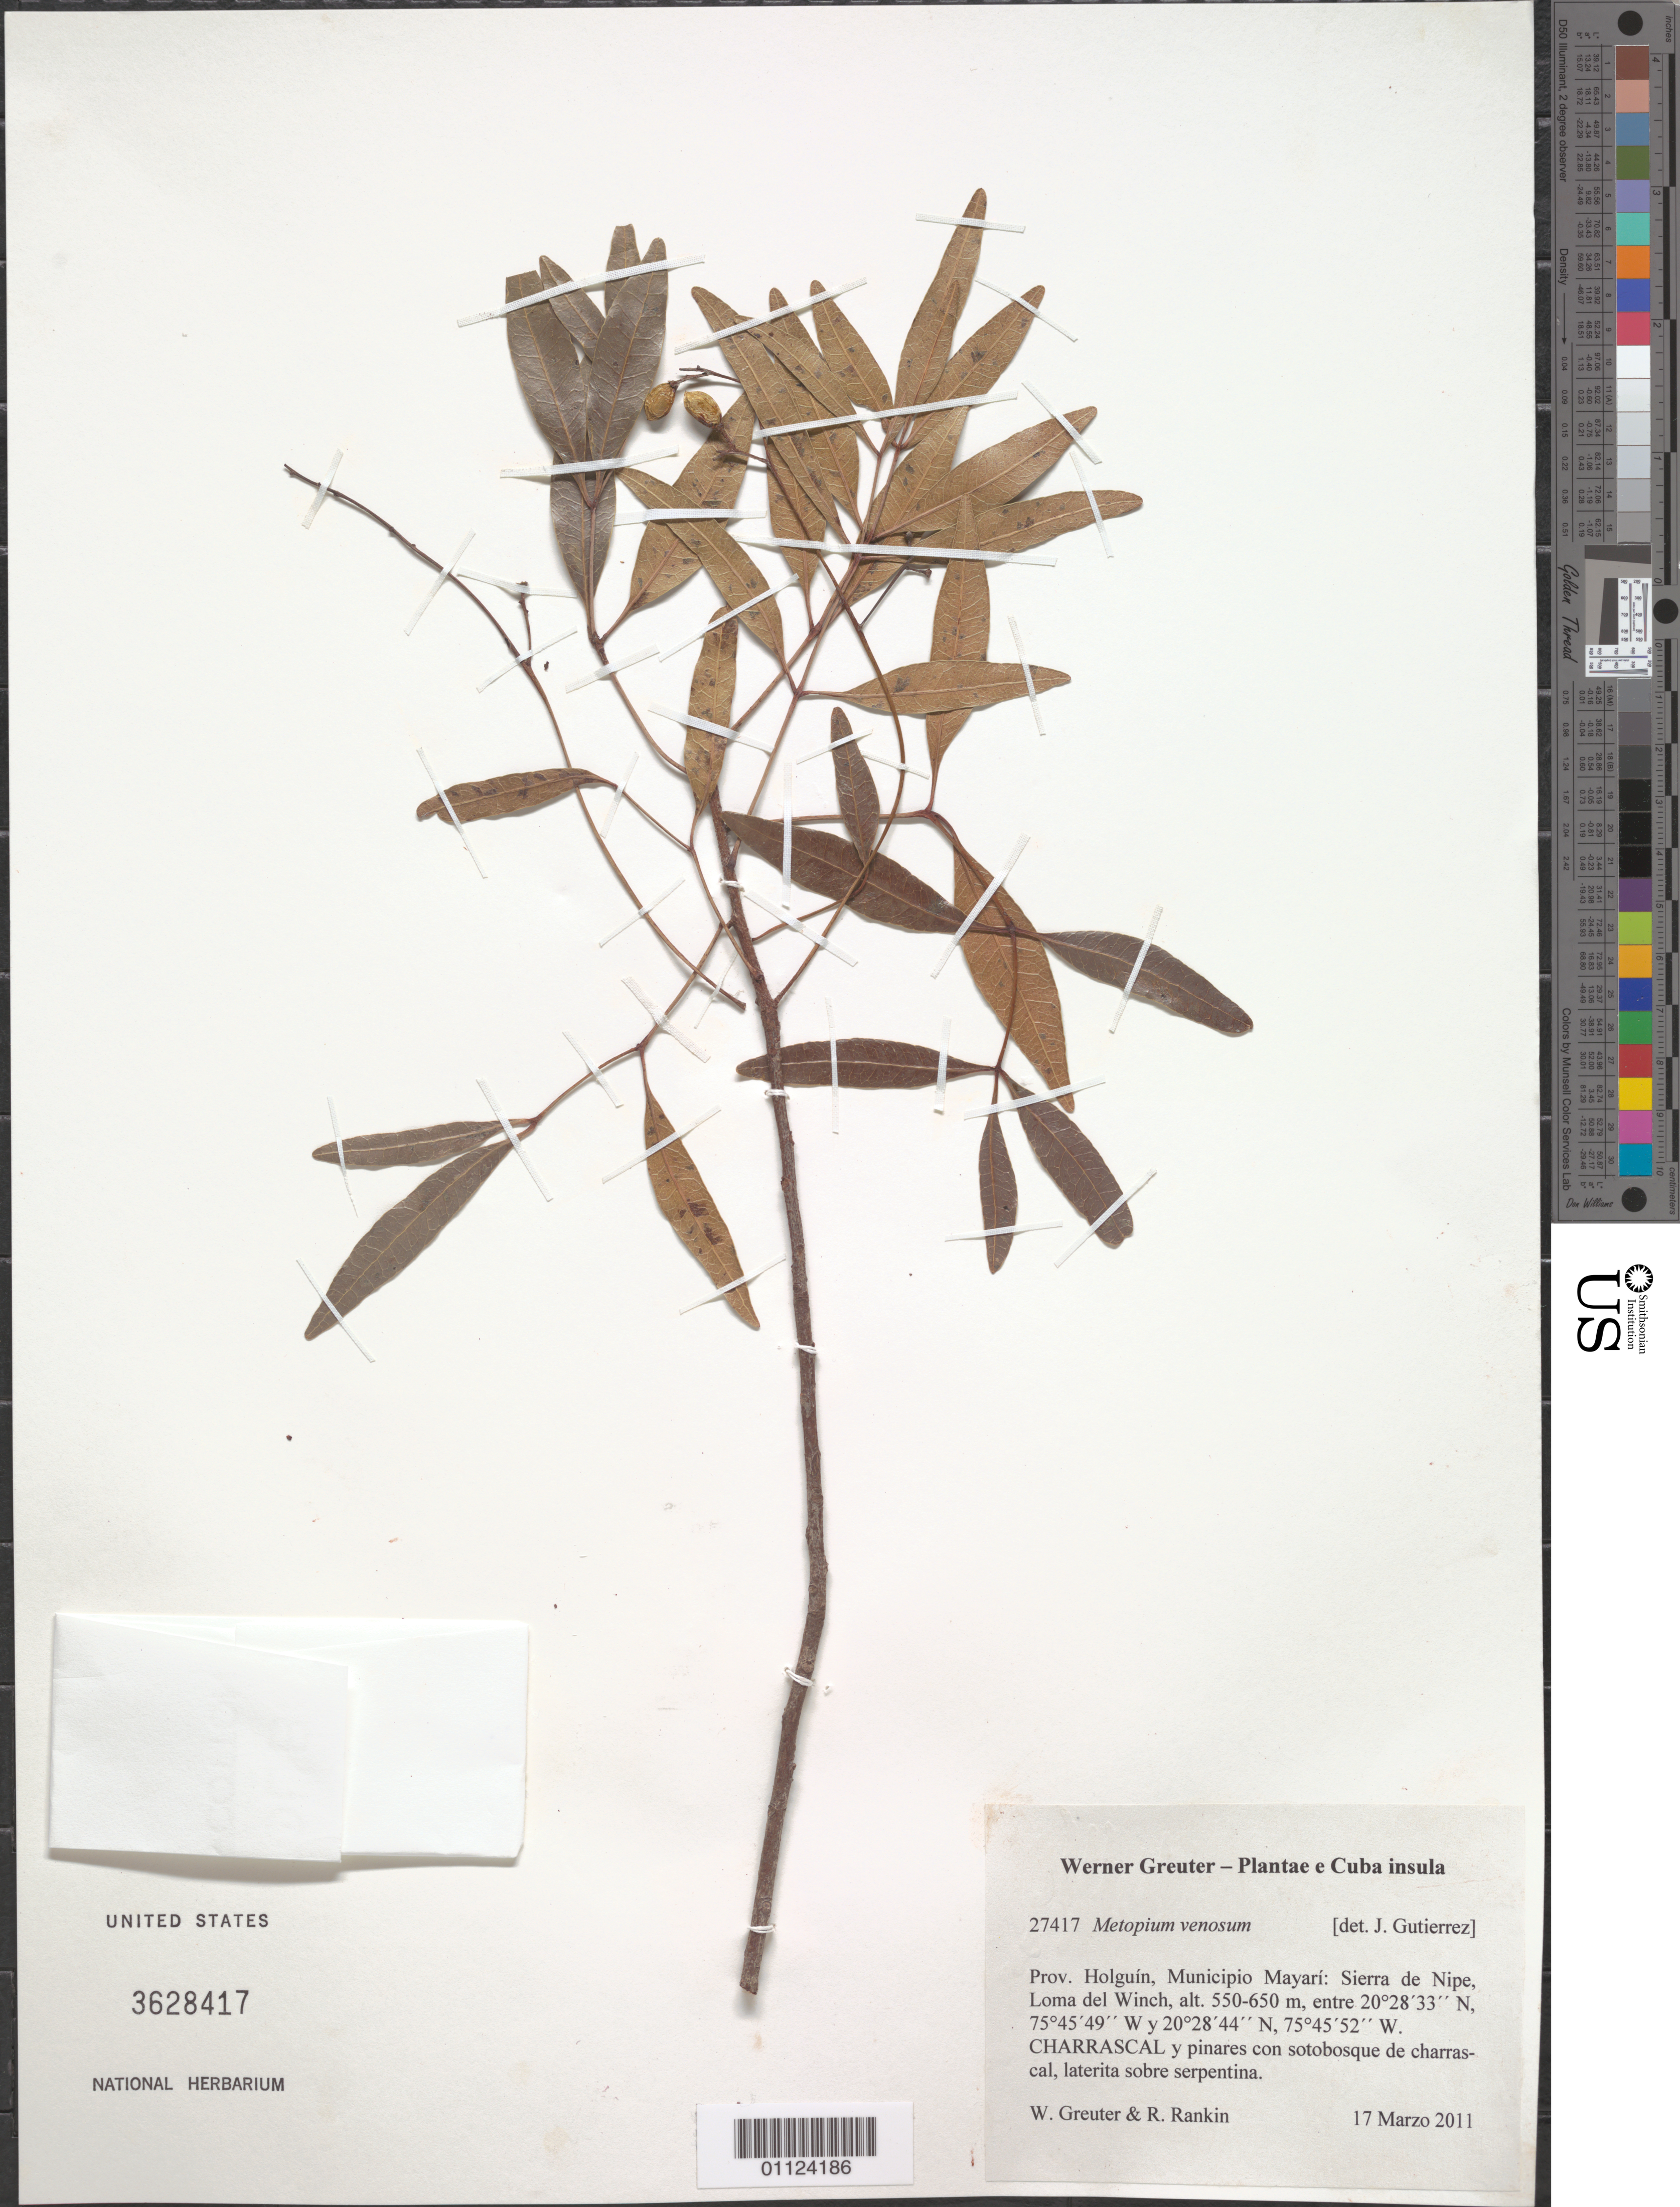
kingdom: Plantae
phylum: Tracheophyta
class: Magnoliopsida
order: Sapindales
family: Anacardiaceae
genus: Metopium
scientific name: Metopium venosum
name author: (Griseb.) Engl.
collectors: W. Greuter & R. Rankin Rodriguez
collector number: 27417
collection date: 2011-03-17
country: Cuba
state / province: Holguín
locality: Municipio Mayarí: Sierra de Nipe, Loma del Winch.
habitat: Charrascal y pinares con sotobosque de charrascal, laterita sobre serpentina.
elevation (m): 550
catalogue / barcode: US 3628417